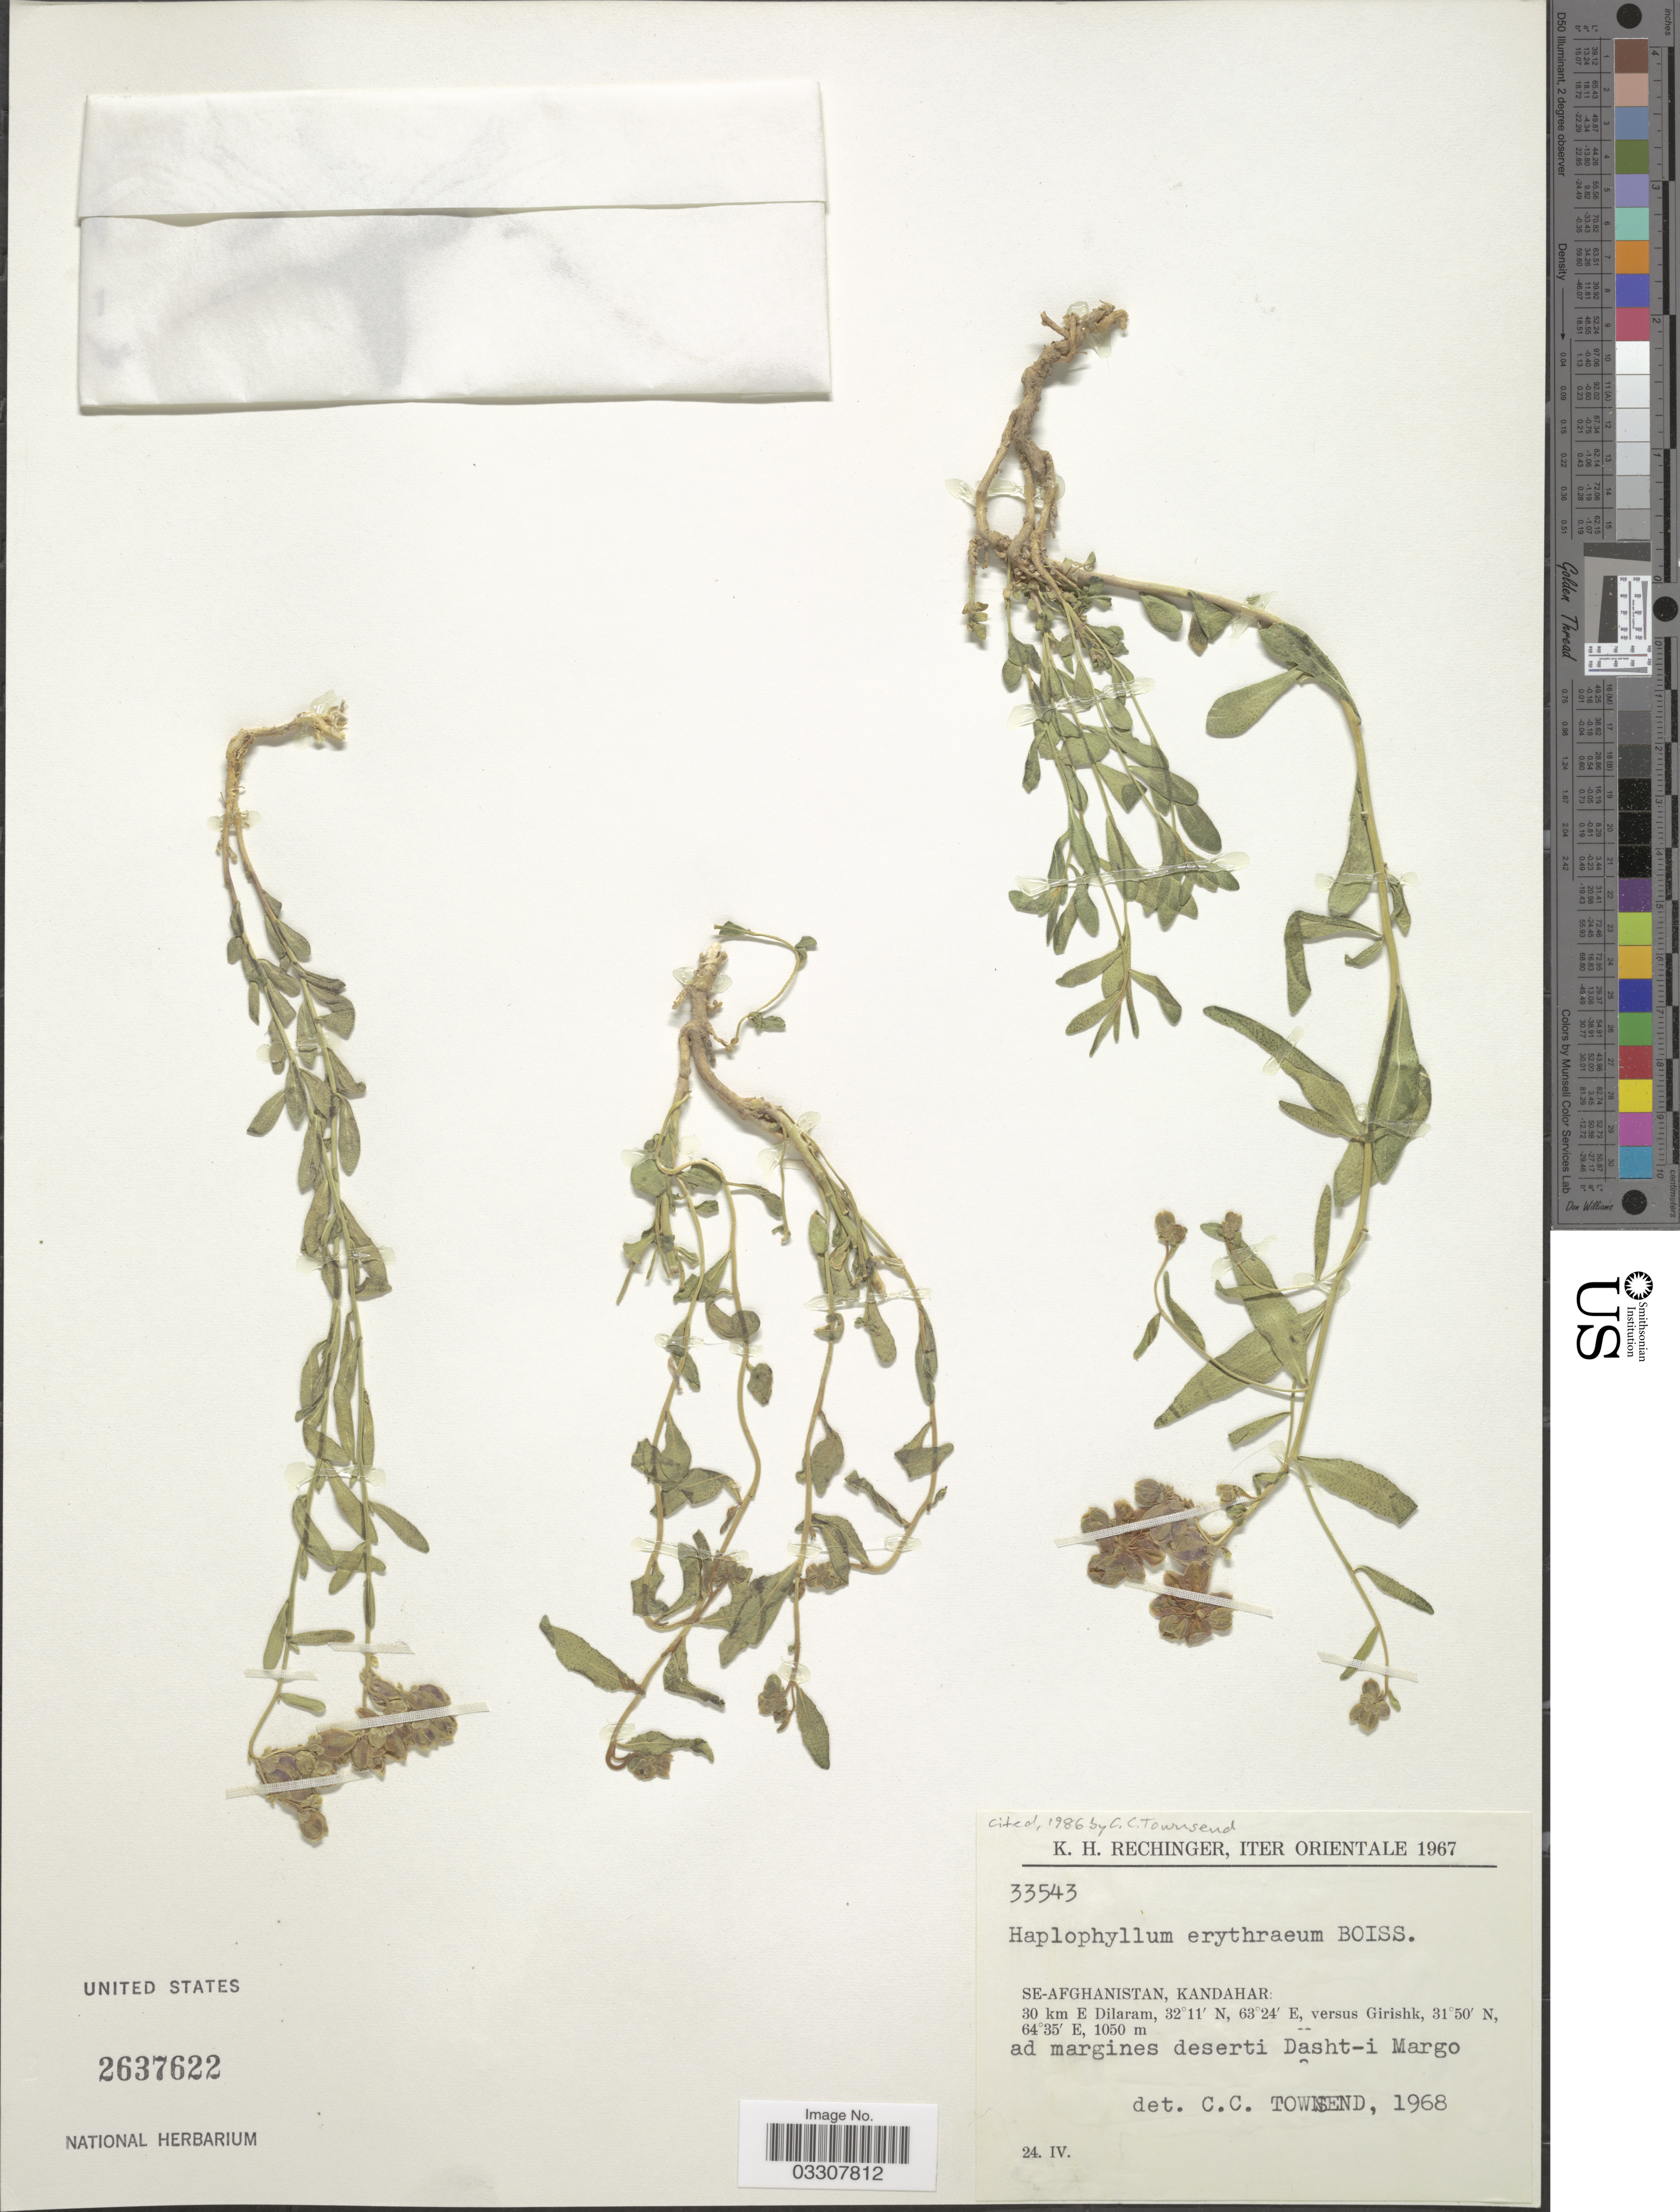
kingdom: Plantae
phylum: Tracheophyta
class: Magnoliopsida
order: Sapindales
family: Rutaceae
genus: Haplophyllum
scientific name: Haplophyllum erythraeum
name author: Boiss.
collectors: K. H. Rechinger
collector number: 33543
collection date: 1967-04-24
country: Afghanistan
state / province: Kandahar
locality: Iter Orientale. SE-Afghanistan: 30 km E Dilaram, versus Girishk, ad margines deserti Dasht-i Margo.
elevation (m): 1050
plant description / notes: Cited by C.C. Townsend, 1986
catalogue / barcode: US 2637622